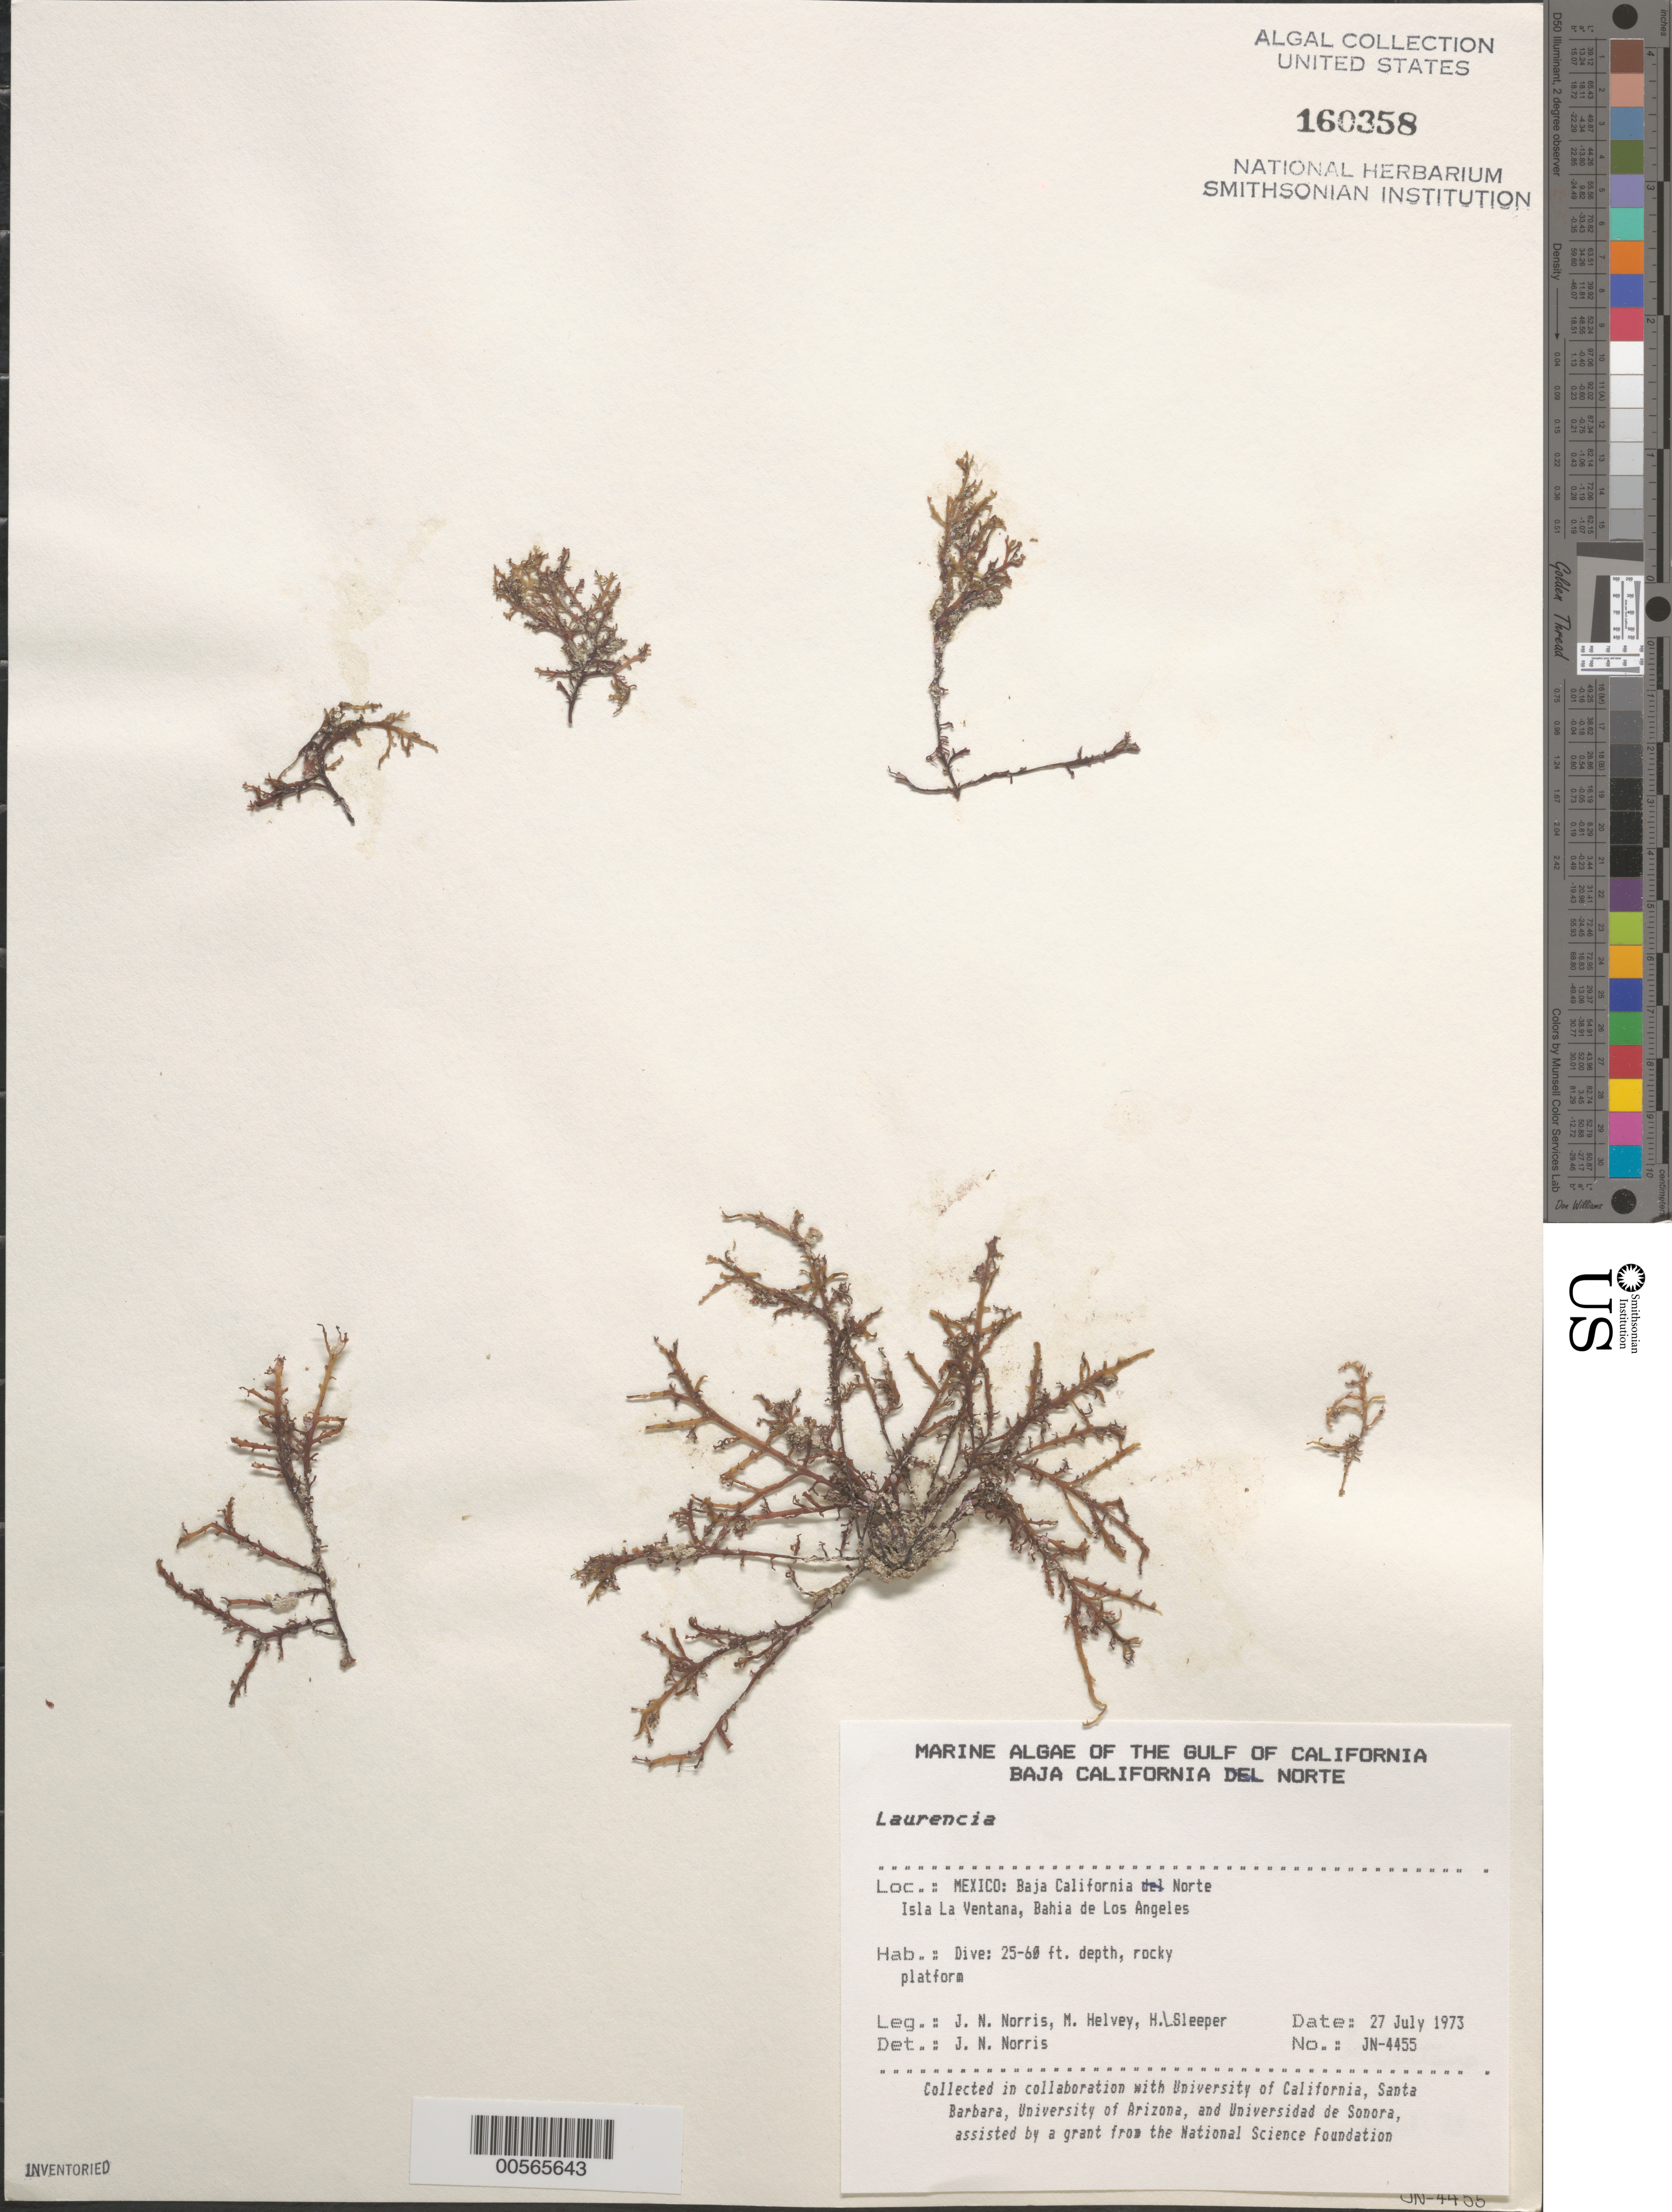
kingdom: Plantae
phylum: Rhodophyta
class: Florideophyceae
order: Ceramiales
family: Rhodomelaceae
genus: Laurencia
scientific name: Laurencia sp.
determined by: Norris, James N.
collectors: J. N. Norris, M. Helvey & H. Sleeper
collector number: JN-4455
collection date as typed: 27 Jul 1973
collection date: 1973-07-27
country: Mexico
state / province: Baja California Norte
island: Isla la Ventana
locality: Bahia de Los Angeles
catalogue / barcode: US 160358